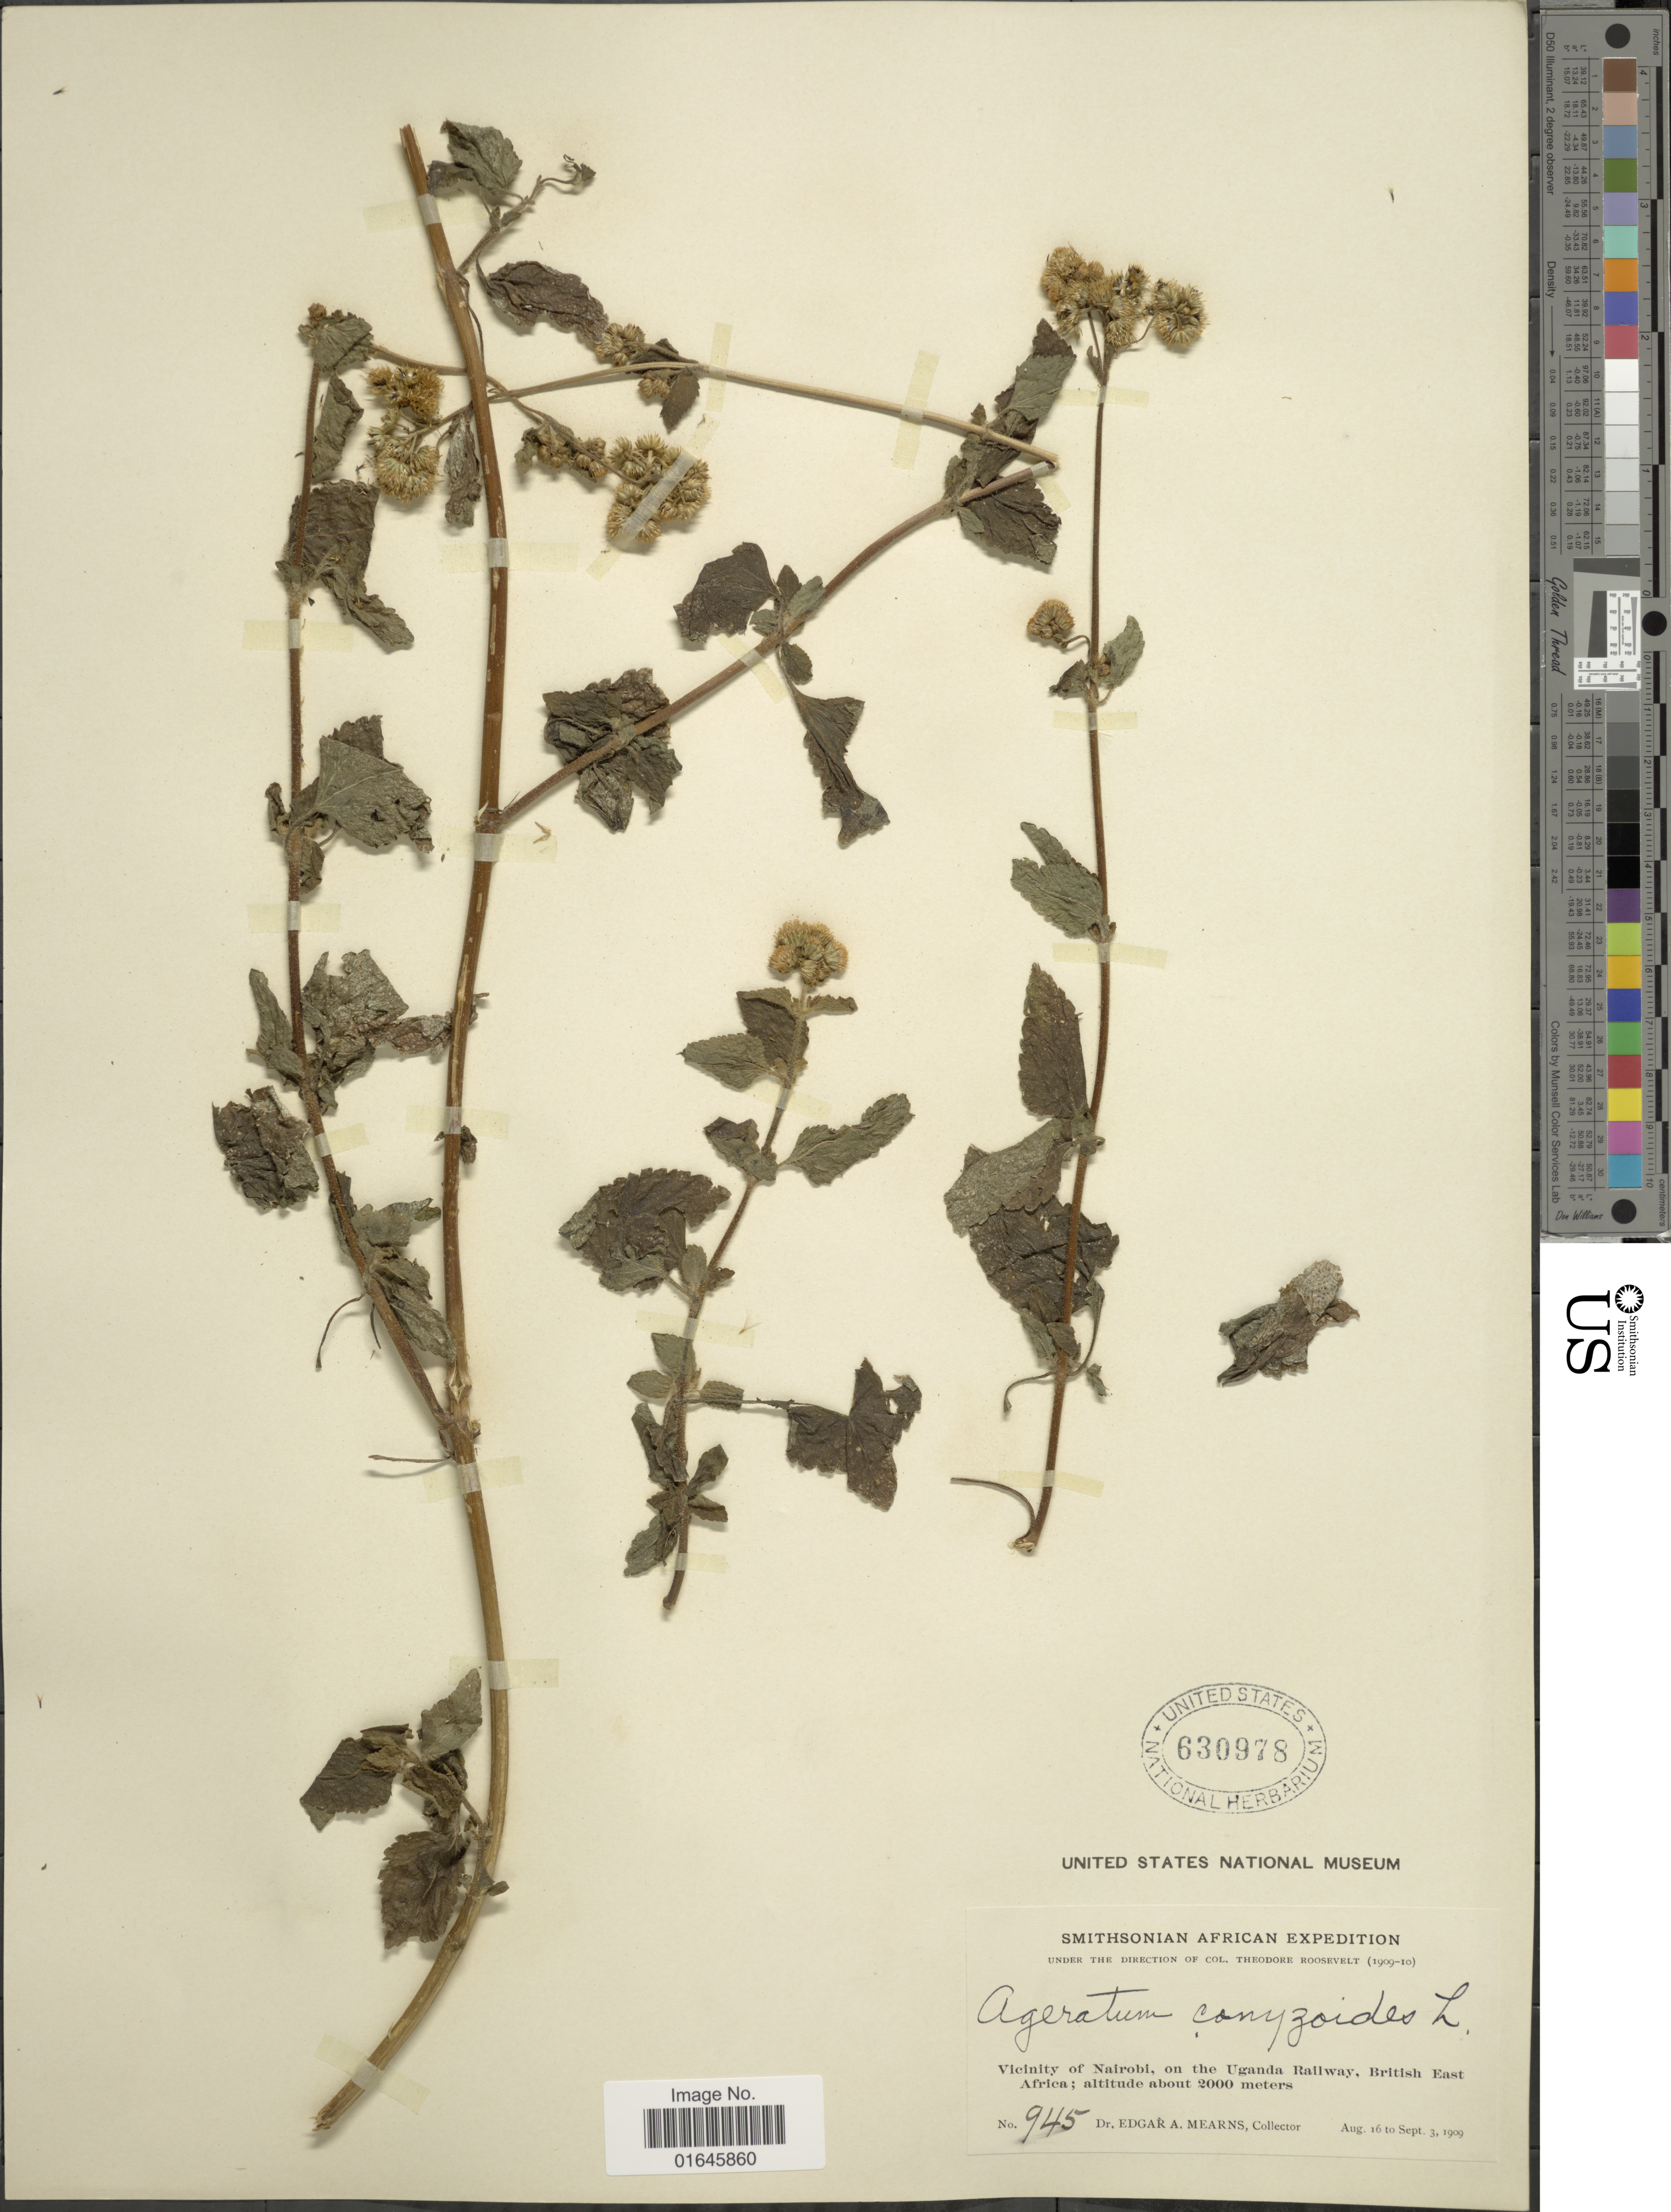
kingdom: Plantae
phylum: Tracheophyta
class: Magnoliopsida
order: Asterales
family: Asteraceae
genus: Ageratum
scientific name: Ageratum conyzoides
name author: L.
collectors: E. A. Mearns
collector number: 945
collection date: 1909-08-16/1909-09-03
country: Kenya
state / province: Nairobi Area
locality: Vicinity of Nairobi,on the Uganda Railway, British East Africa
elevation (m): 2000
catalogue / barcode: US 630978